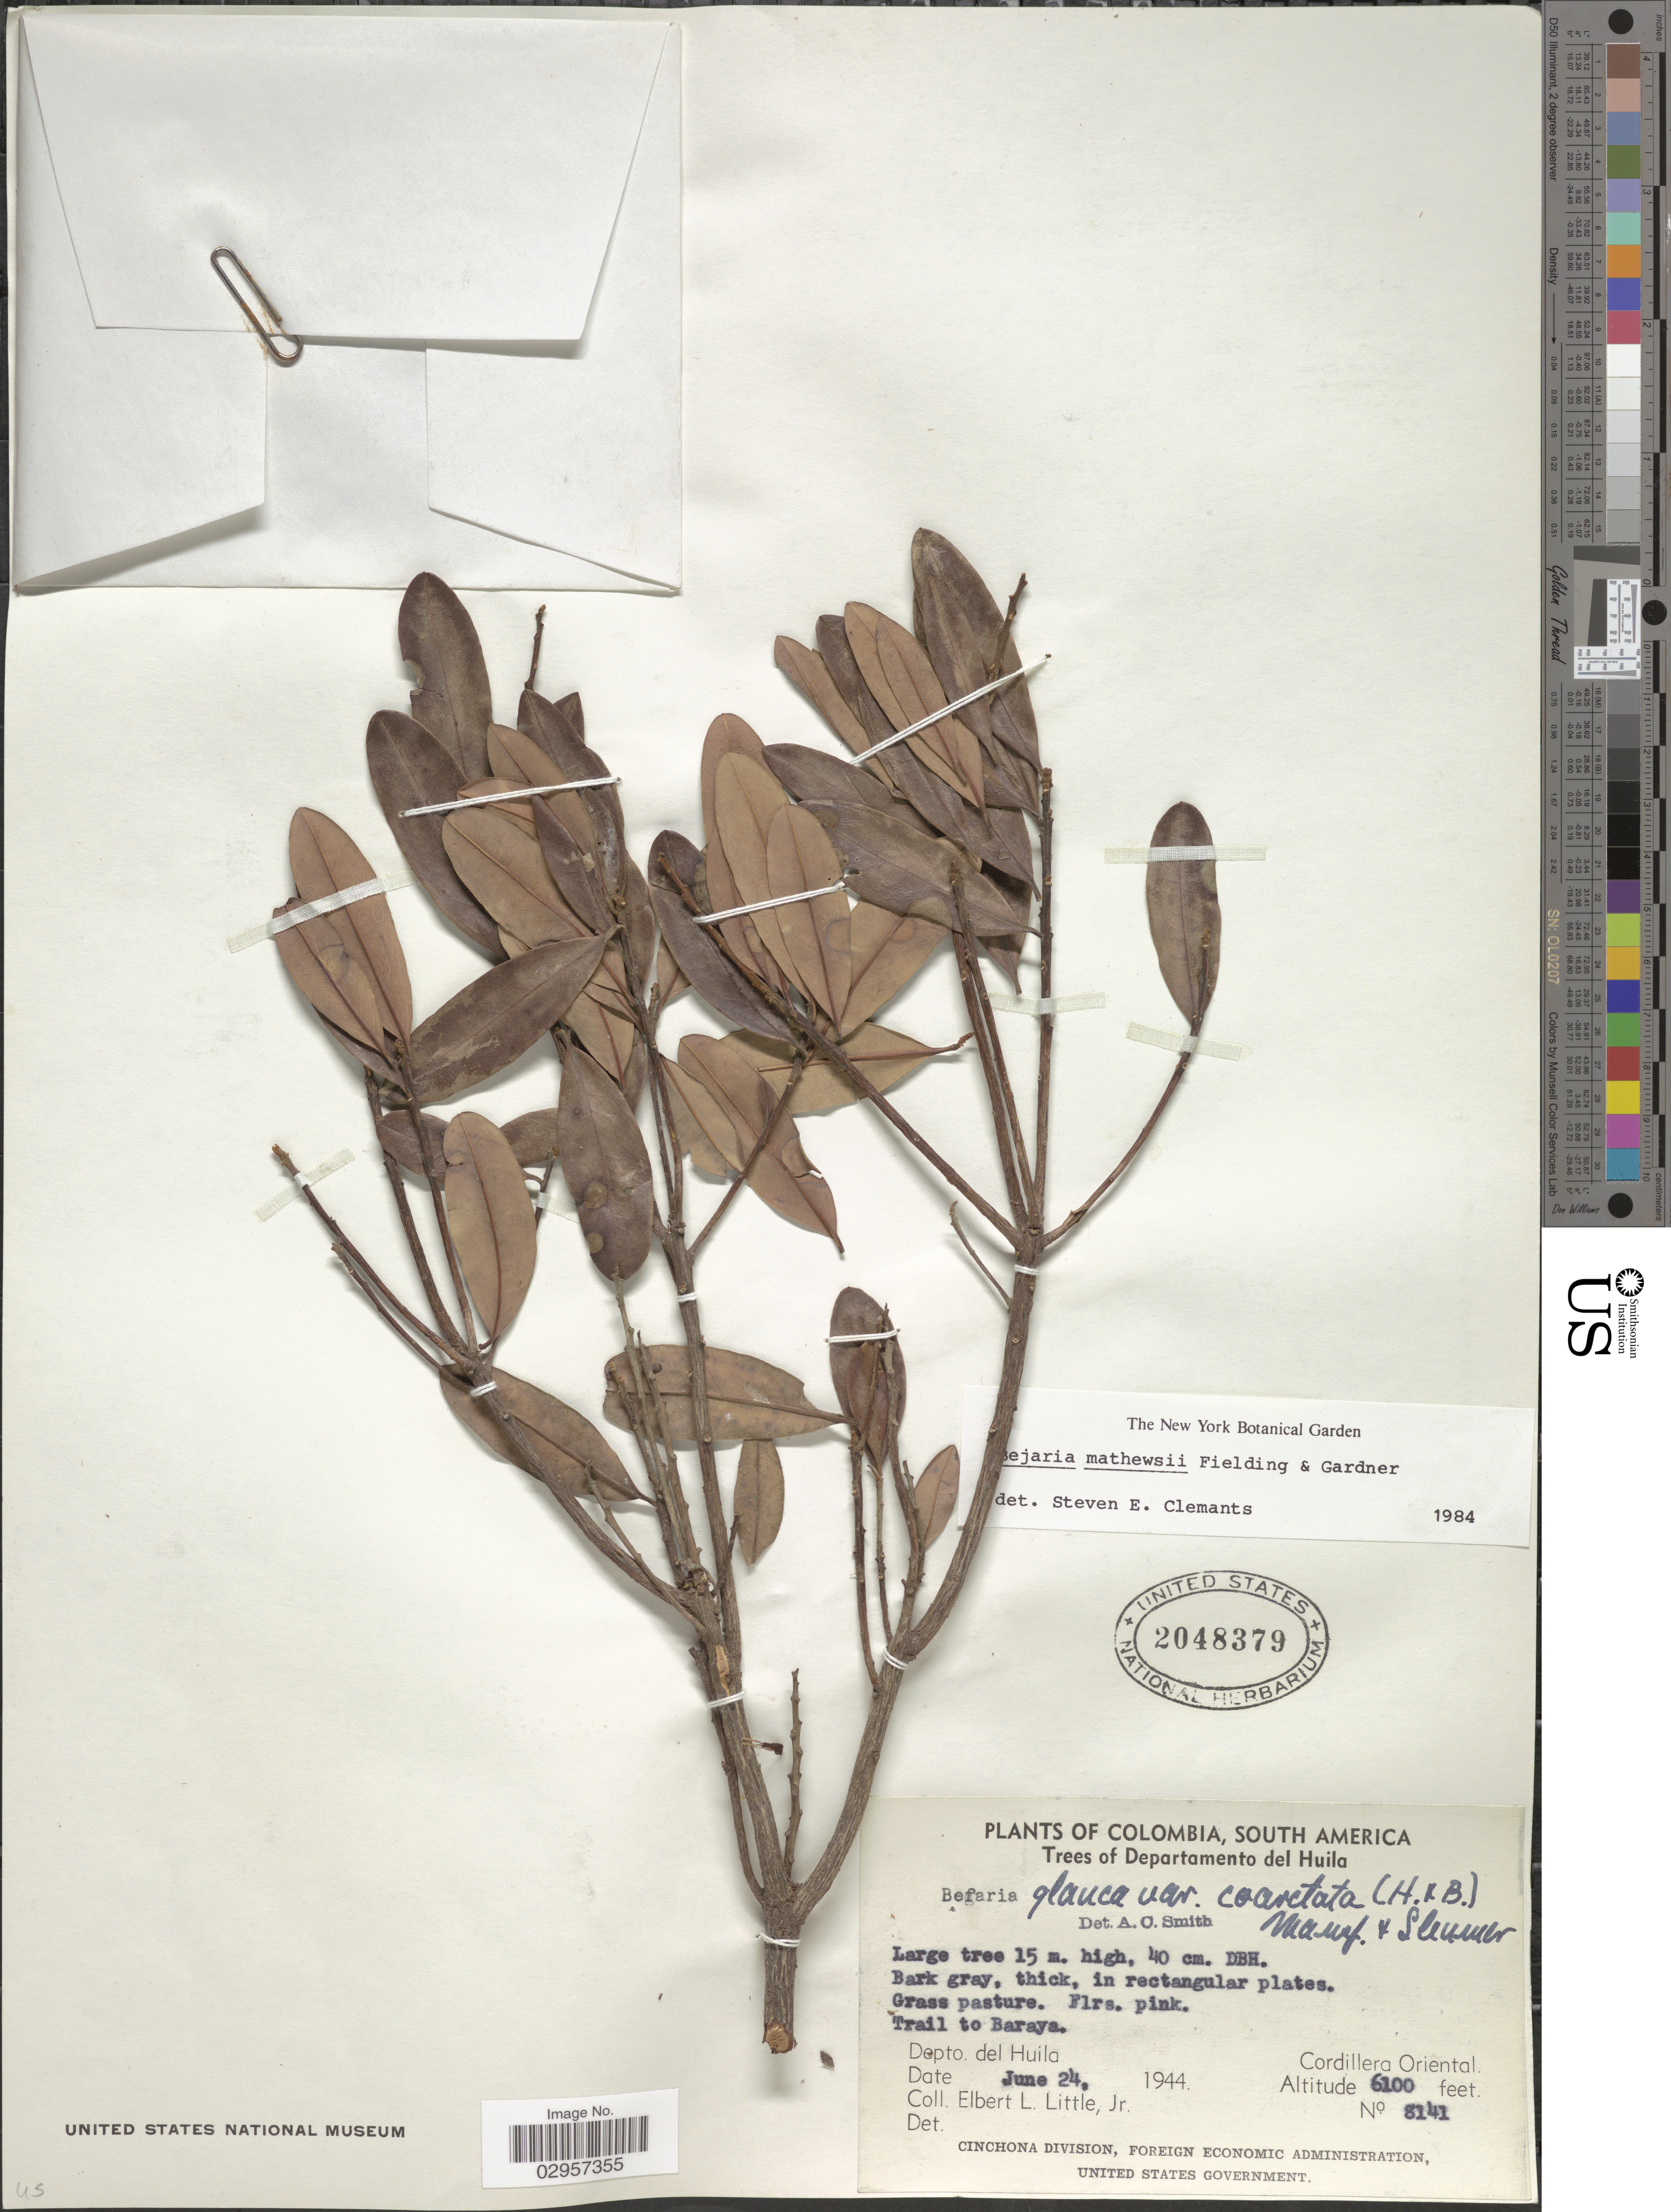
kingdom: Plantae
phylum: Tracheophyta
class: Magnoliopsida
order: Ericales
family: Ericaceae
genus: Bejaria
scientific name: Bejaria mathewsii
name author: Fielding & Gardner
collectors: E. L. Little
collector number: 8141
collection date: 1944-06-24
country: Colombia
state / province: Huila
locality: Departamento del Huila, Trail to Baraya, Depto. del Huila, Cordillera Oriental.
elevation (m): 1859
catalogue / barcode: US 2048379